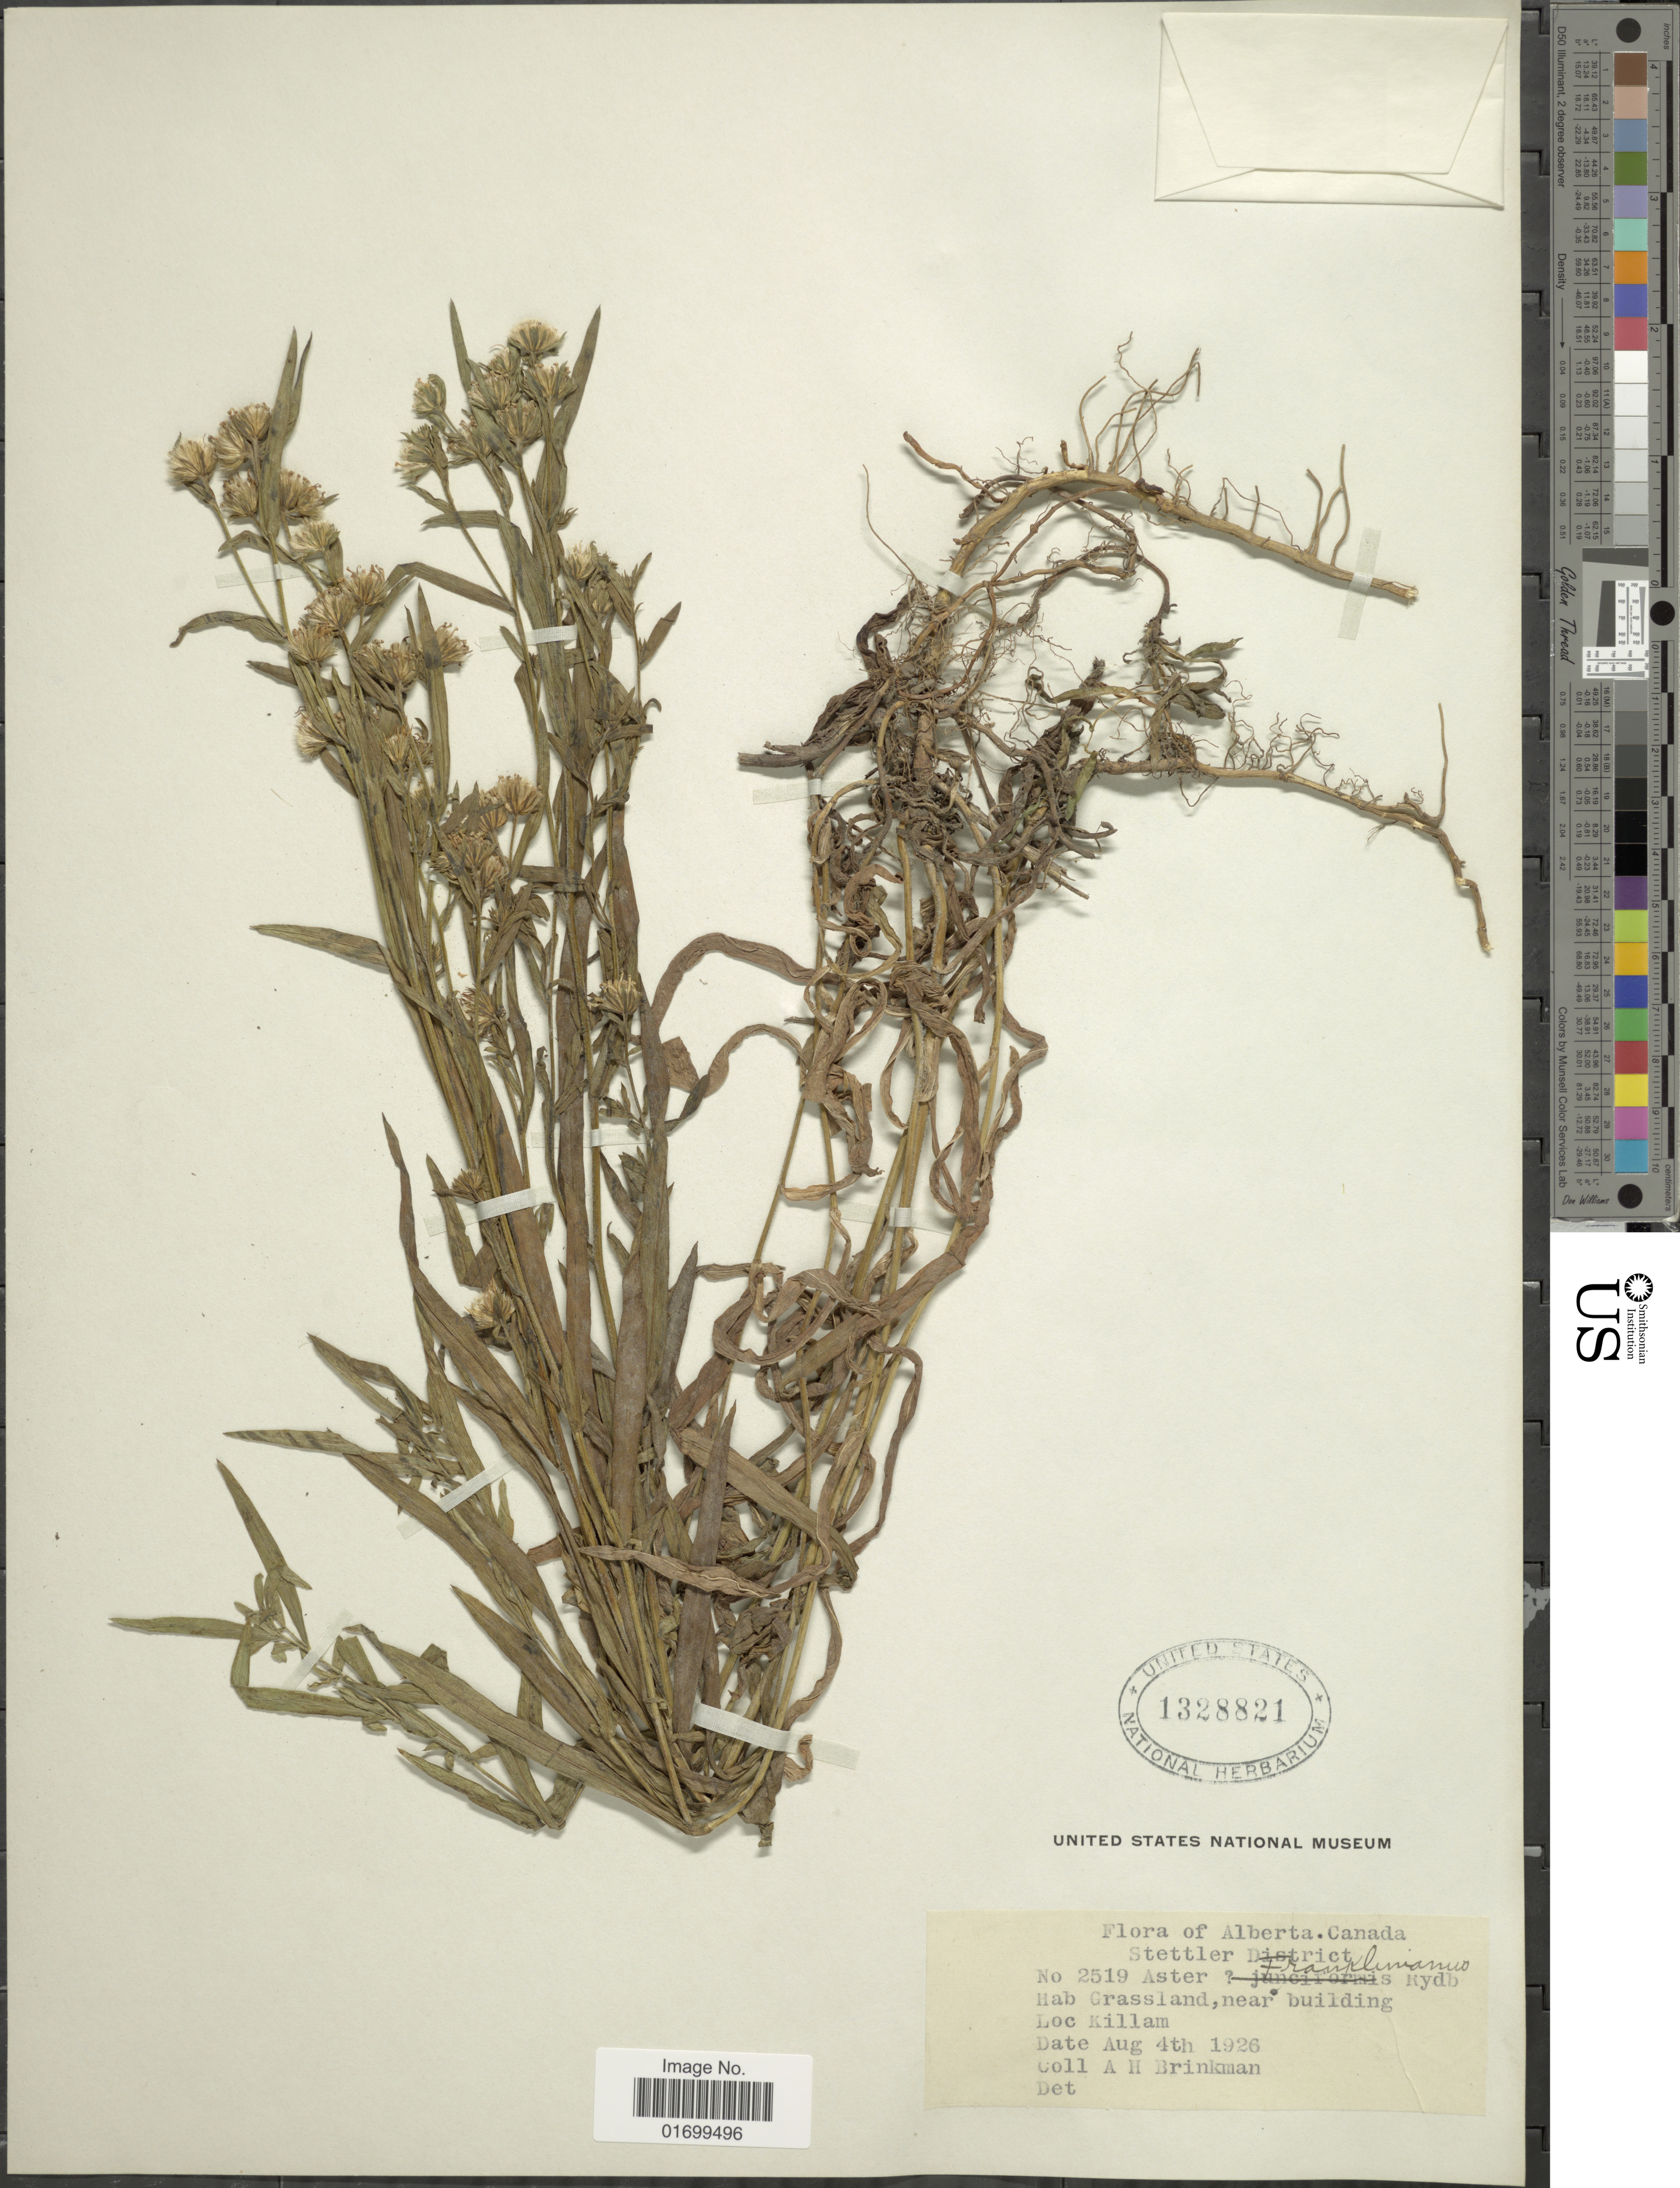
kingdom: Plantae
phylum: Tracheophyta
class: Magnoliopsida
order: Asterales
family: Asteraceae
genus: Symphyotrichum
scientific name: Symphyotrichum boreale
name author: (Torr. & A. Gray) Á. Löve & D. Löve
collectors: A. Brinkman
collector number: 2519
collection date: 1926-08-04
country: Canada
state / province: Alberta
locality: Stetter District, Grassland, near building, Killam.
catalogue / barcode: US 1328821